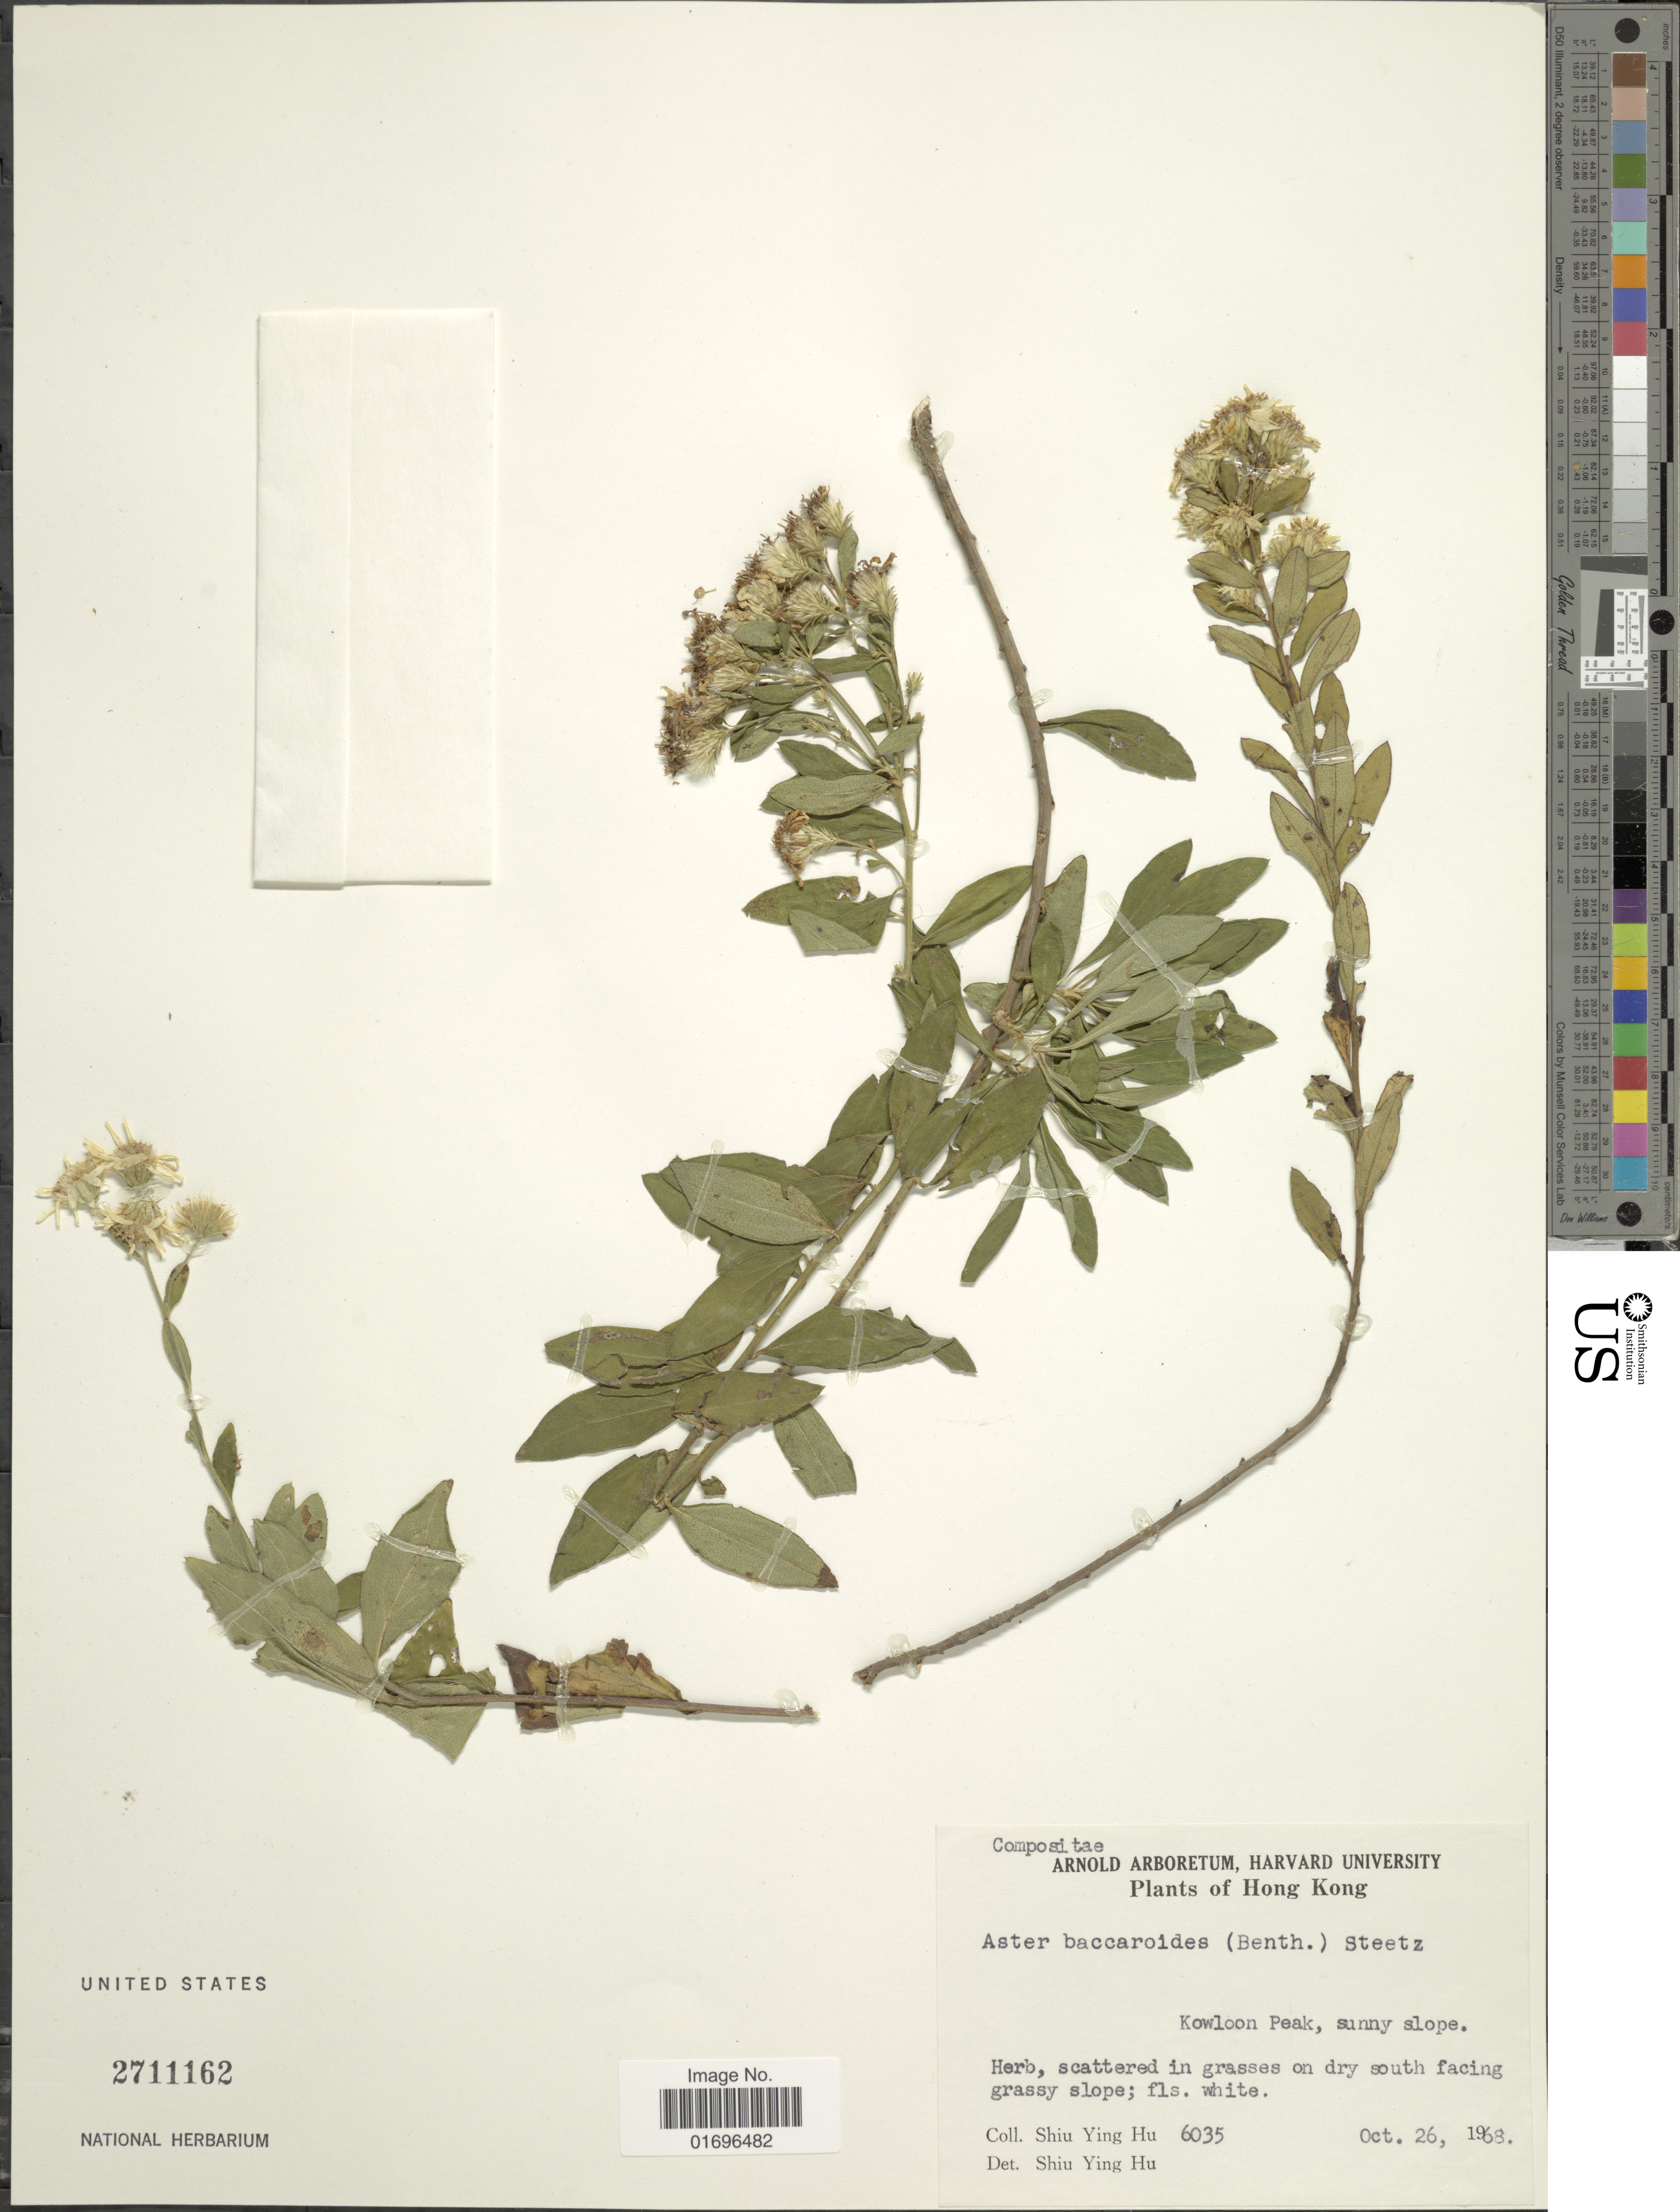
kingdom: Plantae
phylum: Tracheophyta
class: Magnoliopsida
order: Asterales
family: Asteraceae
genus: Aster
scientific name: Aster baccharoides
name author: (Benth.) Steetz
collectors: S. Y. Hu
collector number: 6035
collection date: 1968-10-26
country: China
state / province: Hong Kong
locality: Kowloon Peak, sunny slope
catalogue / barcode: US 2711162